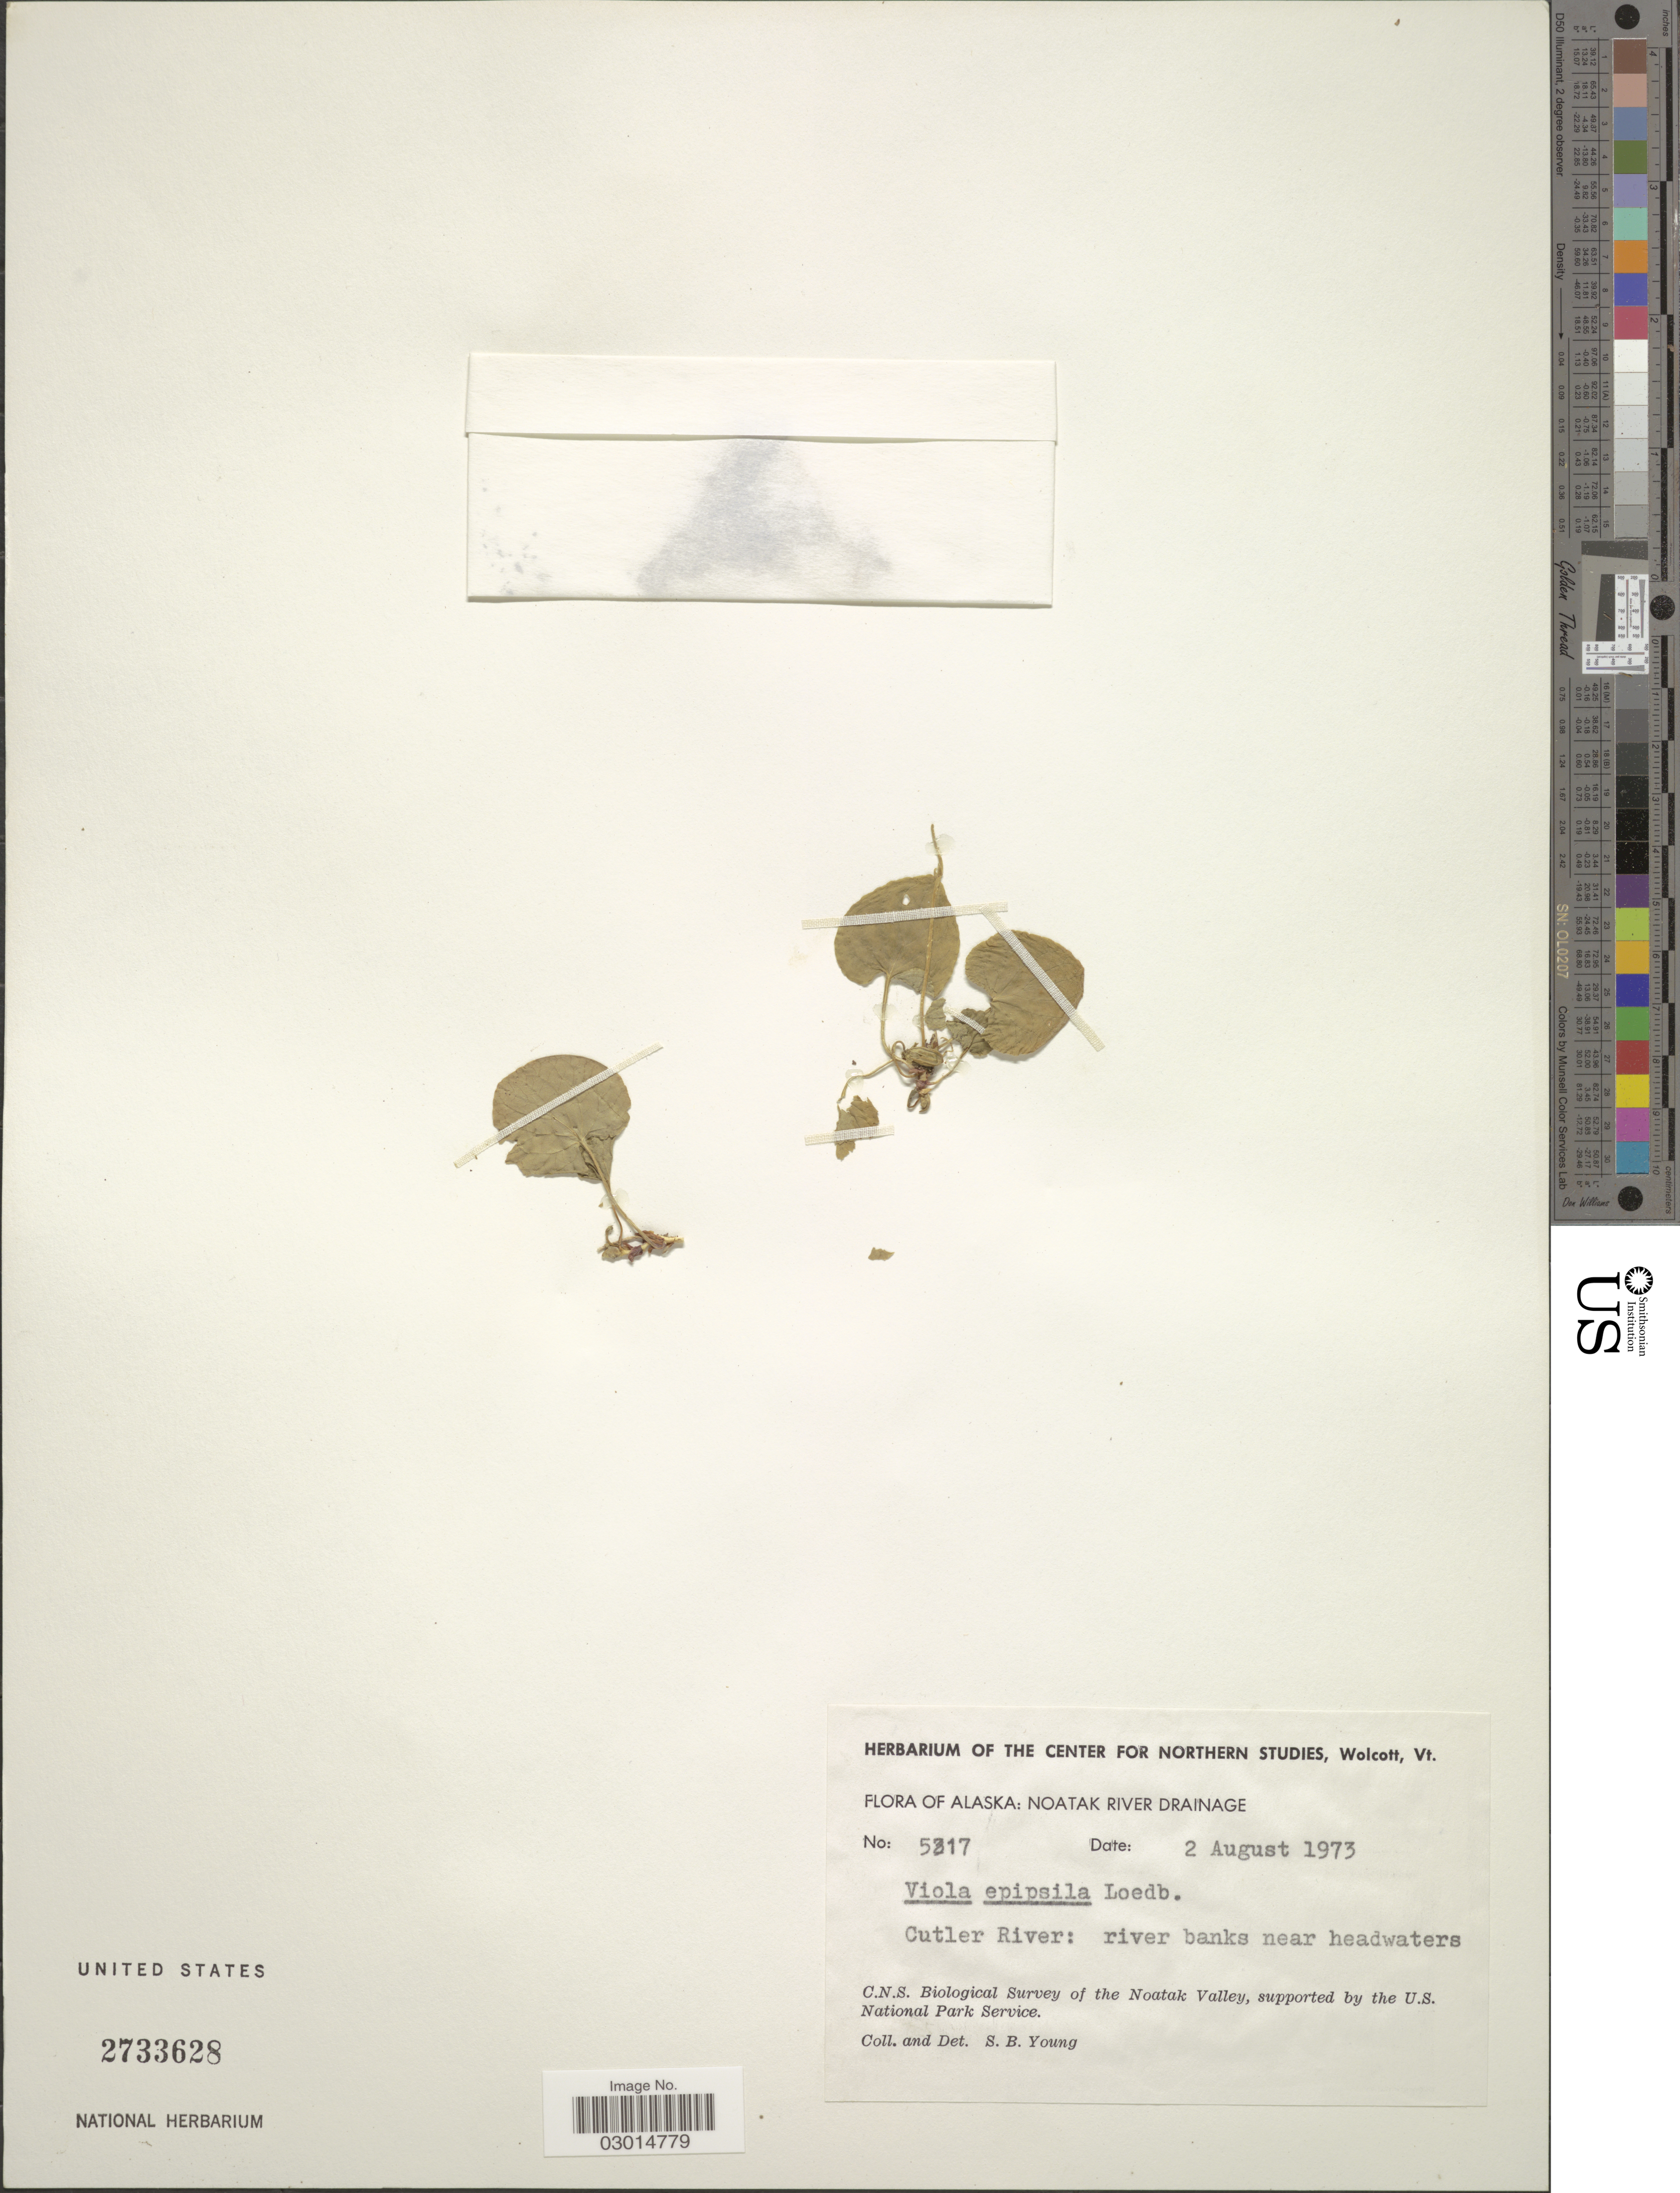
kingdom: Plantae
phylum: Tracheophyta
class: Magnoliopsida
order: Malpighiales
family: Violaceae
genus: Viola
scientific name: Viola epipsila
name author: Ledeb.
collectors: S. Young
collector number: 5717*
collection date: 1973-08-02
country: United States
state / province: Alaska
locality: Noatak River Drainage. Cutler River: river banks near headwaters.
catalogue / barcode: US 2733628